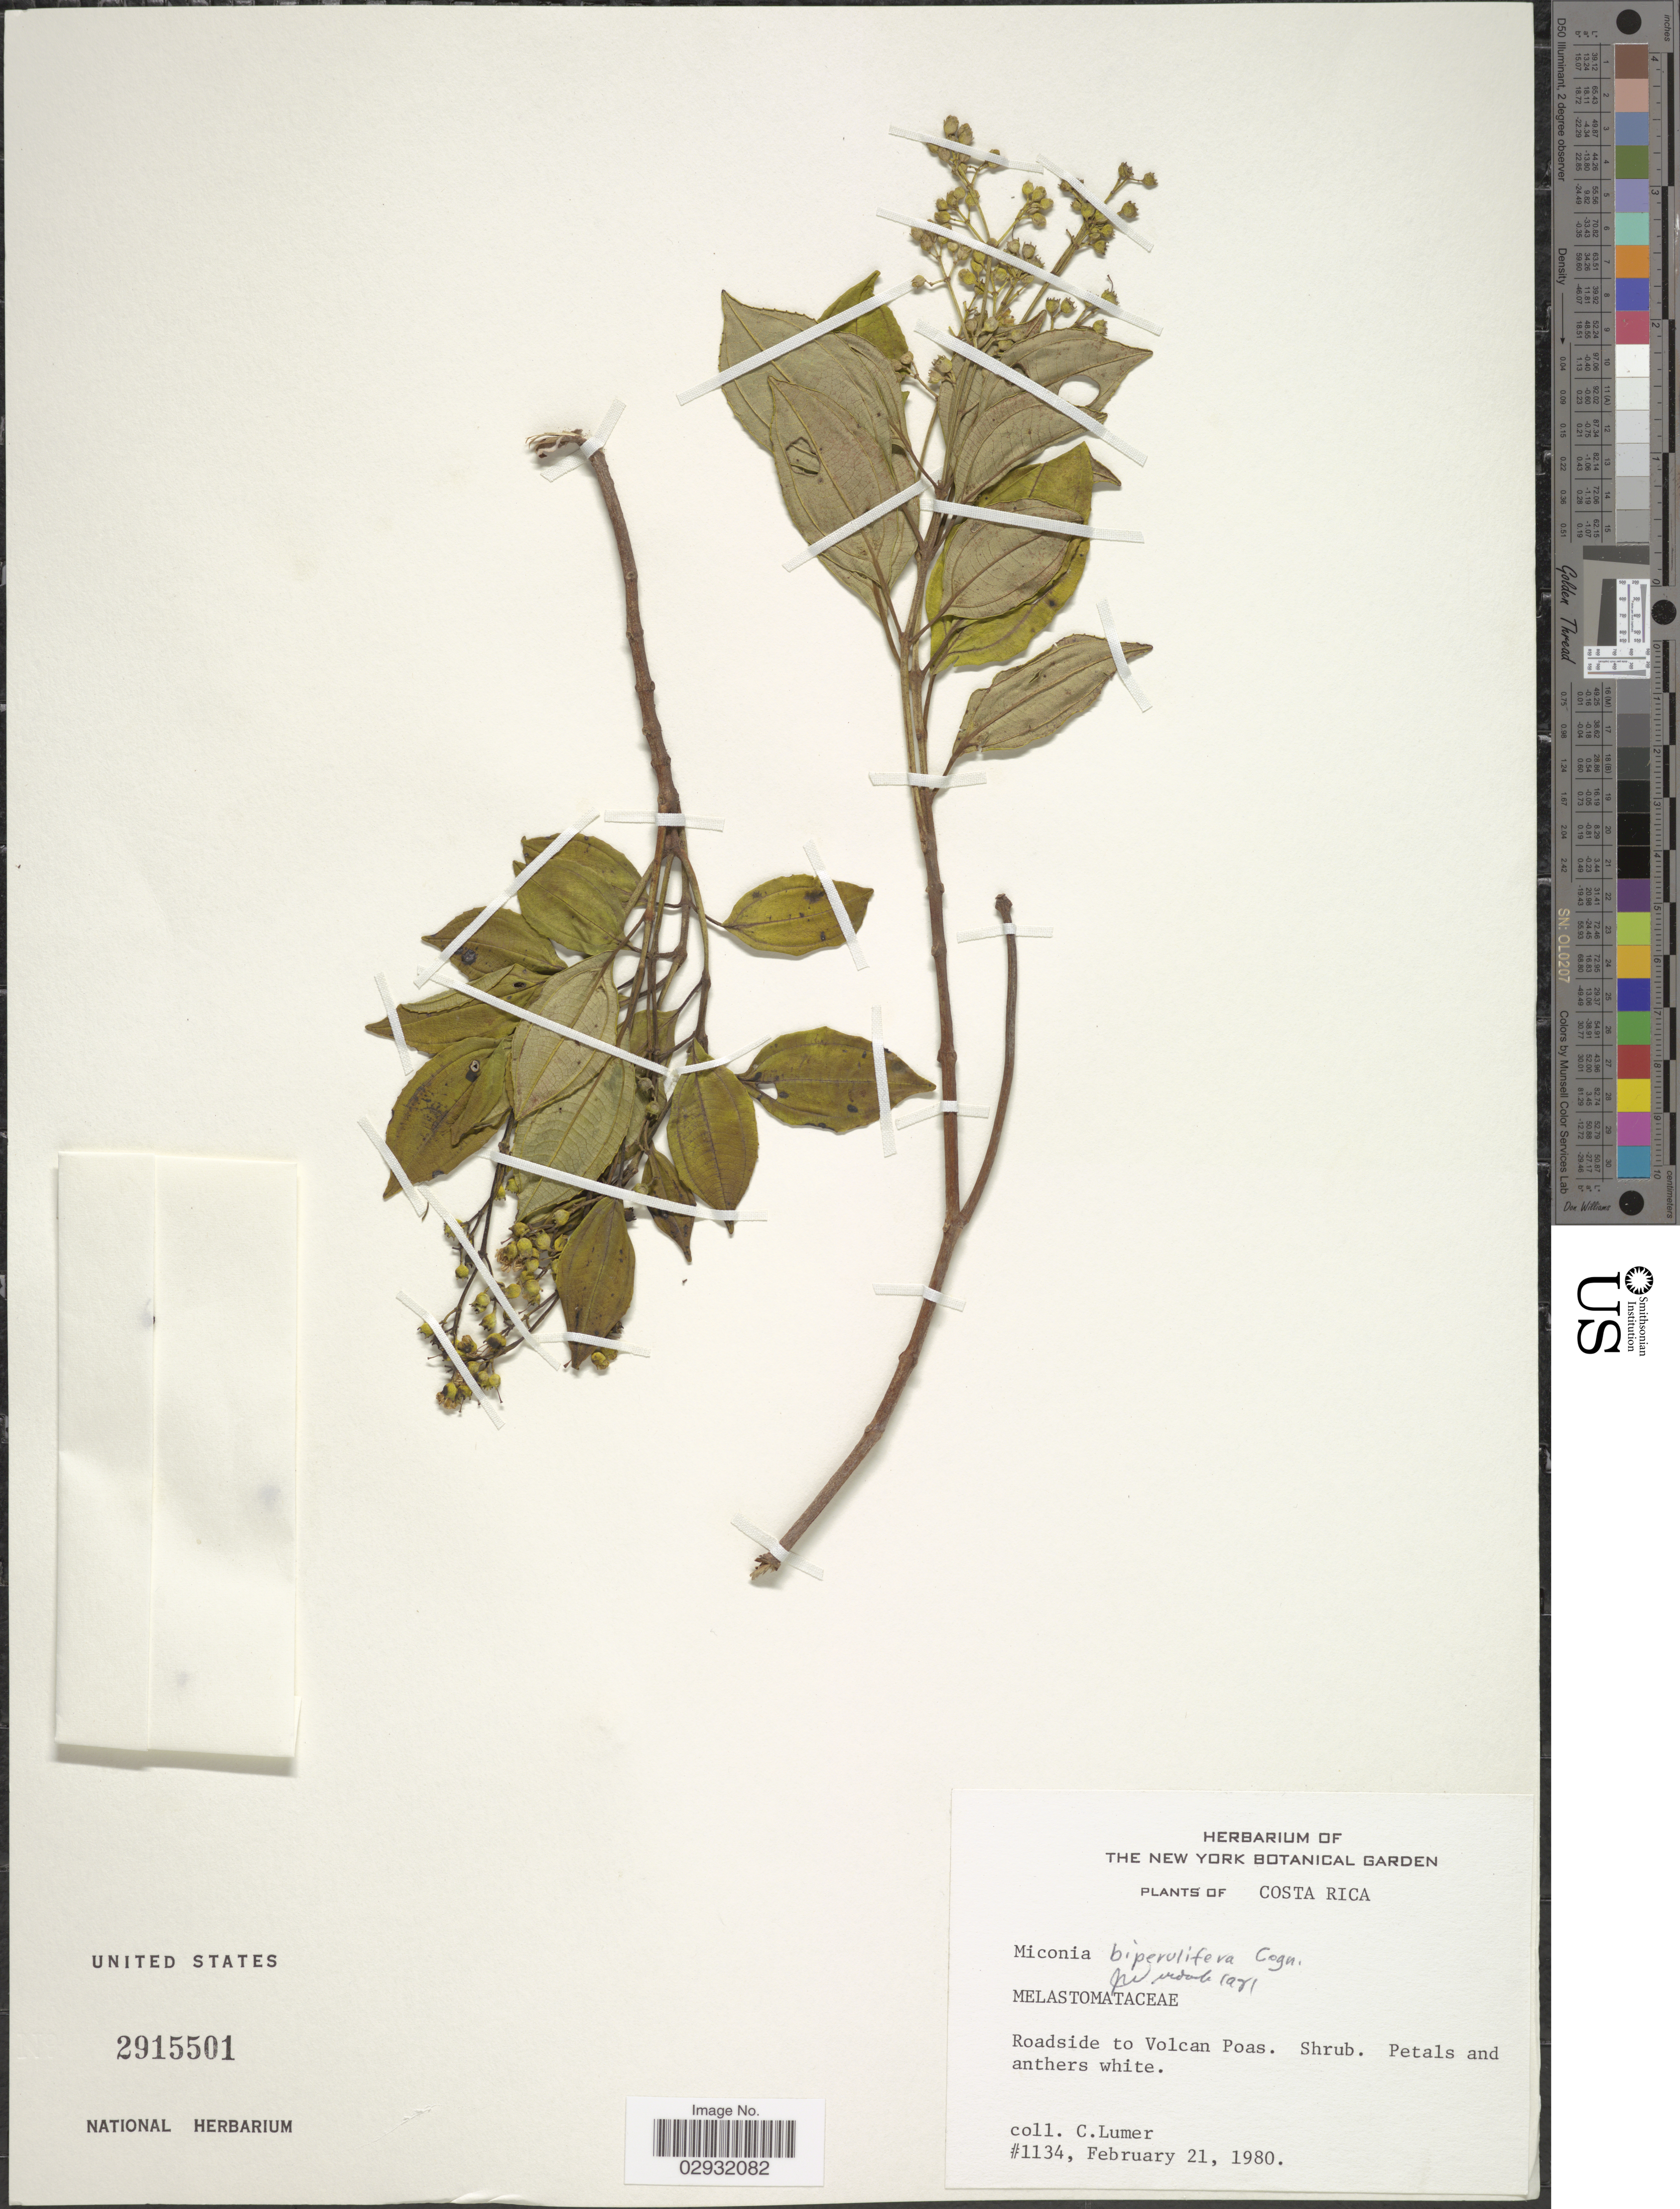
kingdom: Plantae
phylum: Tracheophyta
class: Magnoliopsida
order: Myrtales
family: Melastomataceae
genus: Miconia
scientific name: Miconia biperulifera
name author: Cogn. in A. DC.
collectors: C. Lumer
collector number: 1134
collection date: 1980-02-21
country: Costa Rica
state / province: Alajuela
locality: Roadside to Volcan Poas.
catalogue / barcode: US 2915501